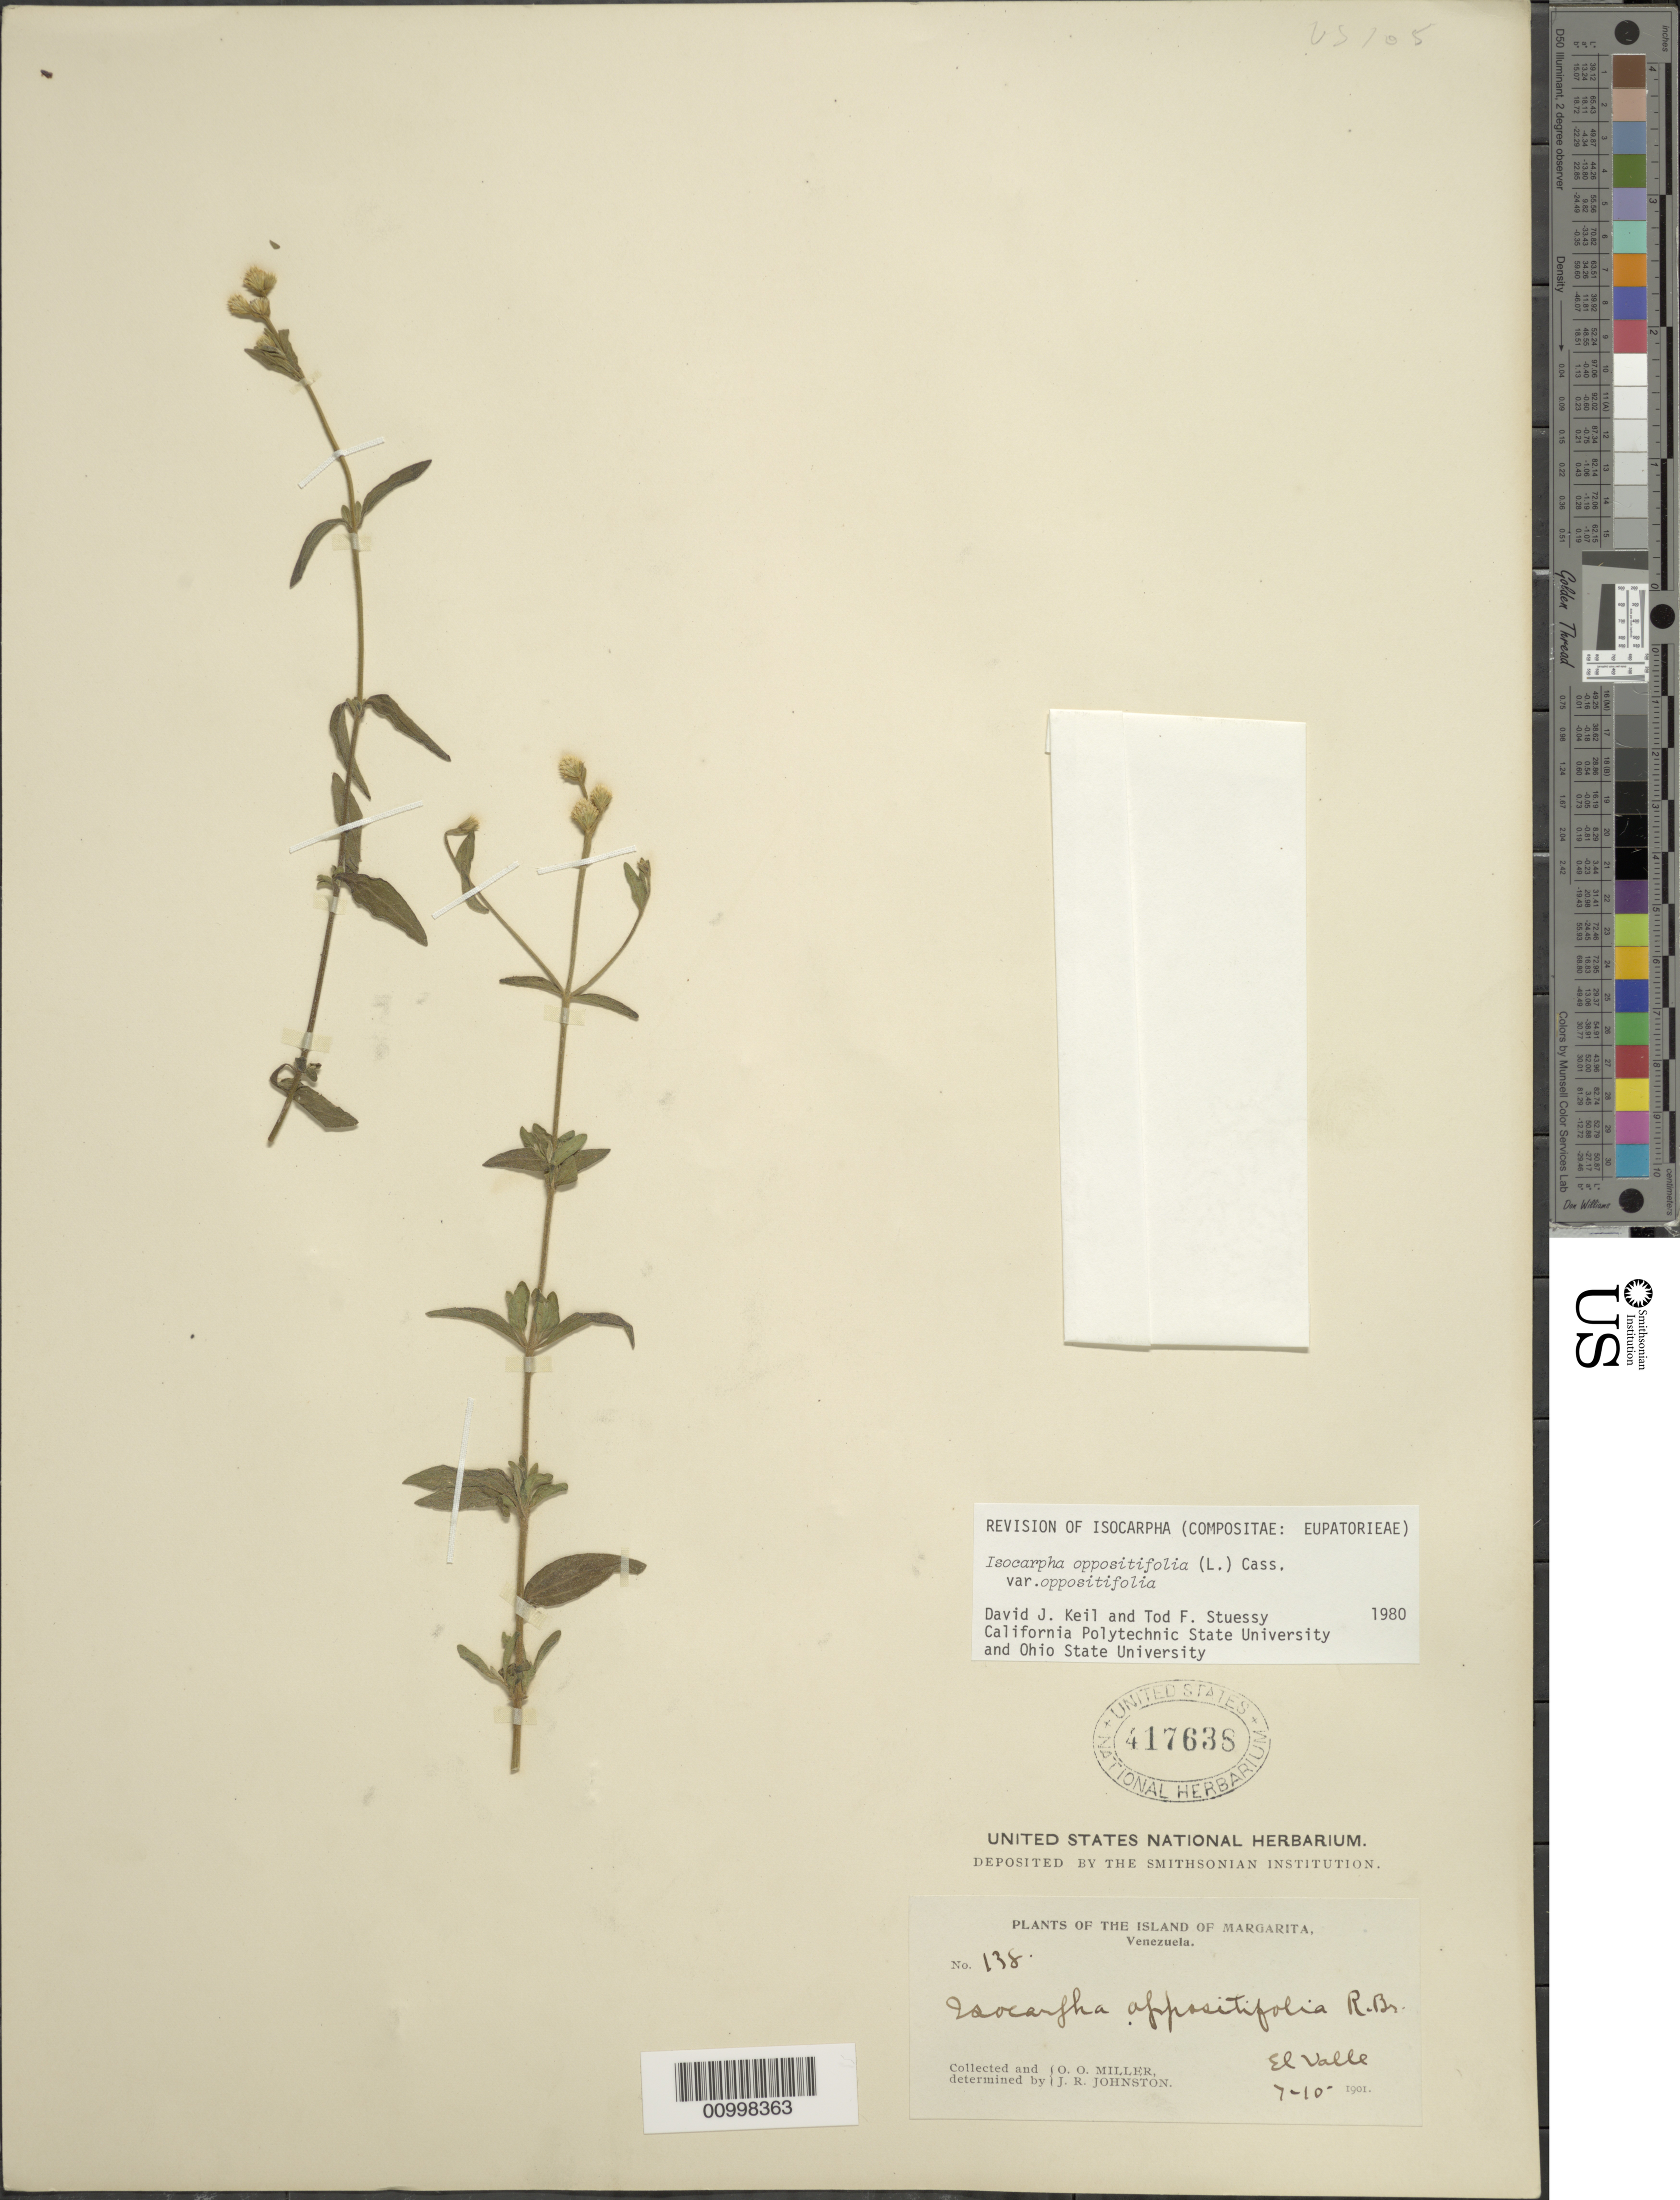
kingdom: Plantae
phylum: Tracheophyta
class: Magnoliopsida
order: Asterales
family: Asteraceae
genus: Isocarpha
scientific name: Isocarpha oppositifolia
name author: (L.) Cass.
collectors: O. O. Miller & J. Johnston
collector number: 138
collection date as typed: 10 Jul 1901 or 07 Oct 1901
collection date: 1901-07-10 or 1901-10-07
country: Venezuela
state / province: Nueva Esparta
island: Margarita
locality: El Valle.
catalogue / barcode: US 417638